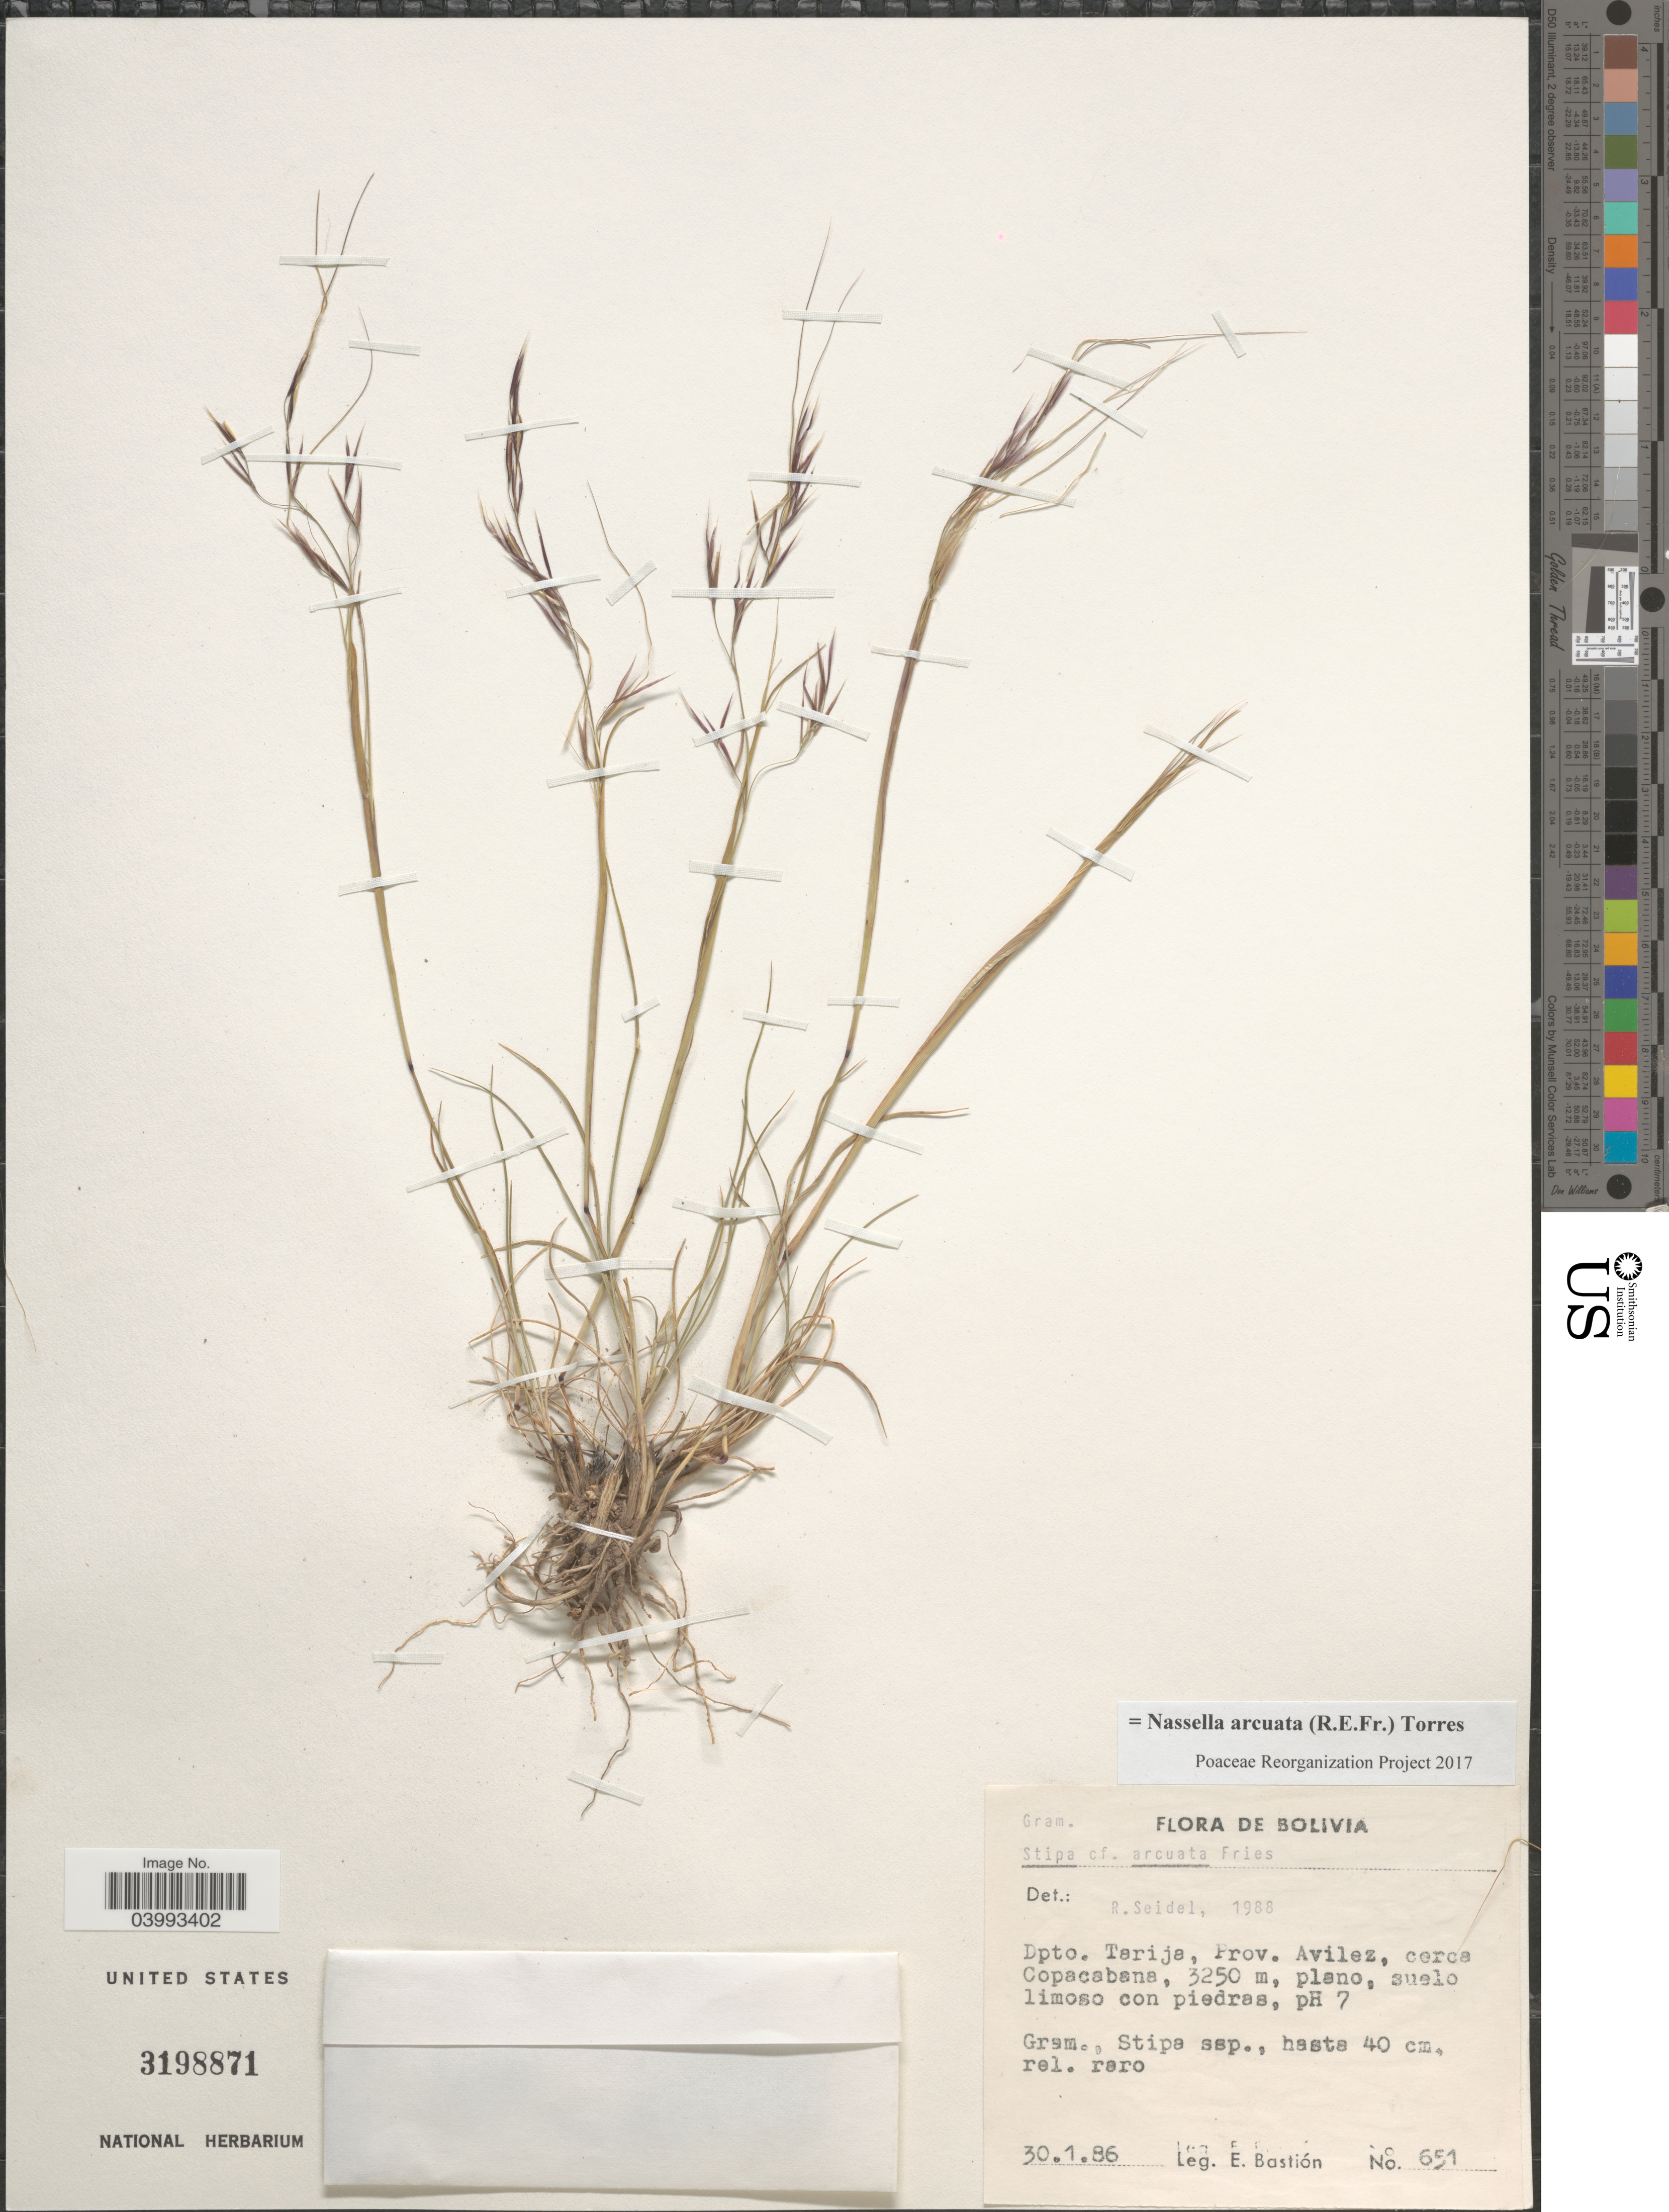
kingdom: Plantae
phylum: Tracheophyta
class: Liliopsida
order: Poales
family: Poaceae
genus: Nassella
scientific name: Nassella arcuata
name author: (R.E. Fr.) A.M. Torres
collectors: E. Bastion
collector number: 651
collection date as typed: Transcribed d/m/y: 30/1/86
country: Bolivia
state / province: Tarija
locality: Dpto. Tarija, Prov. Avilez, cerca Copacabana.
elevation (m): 3250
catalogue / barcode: US 3198871